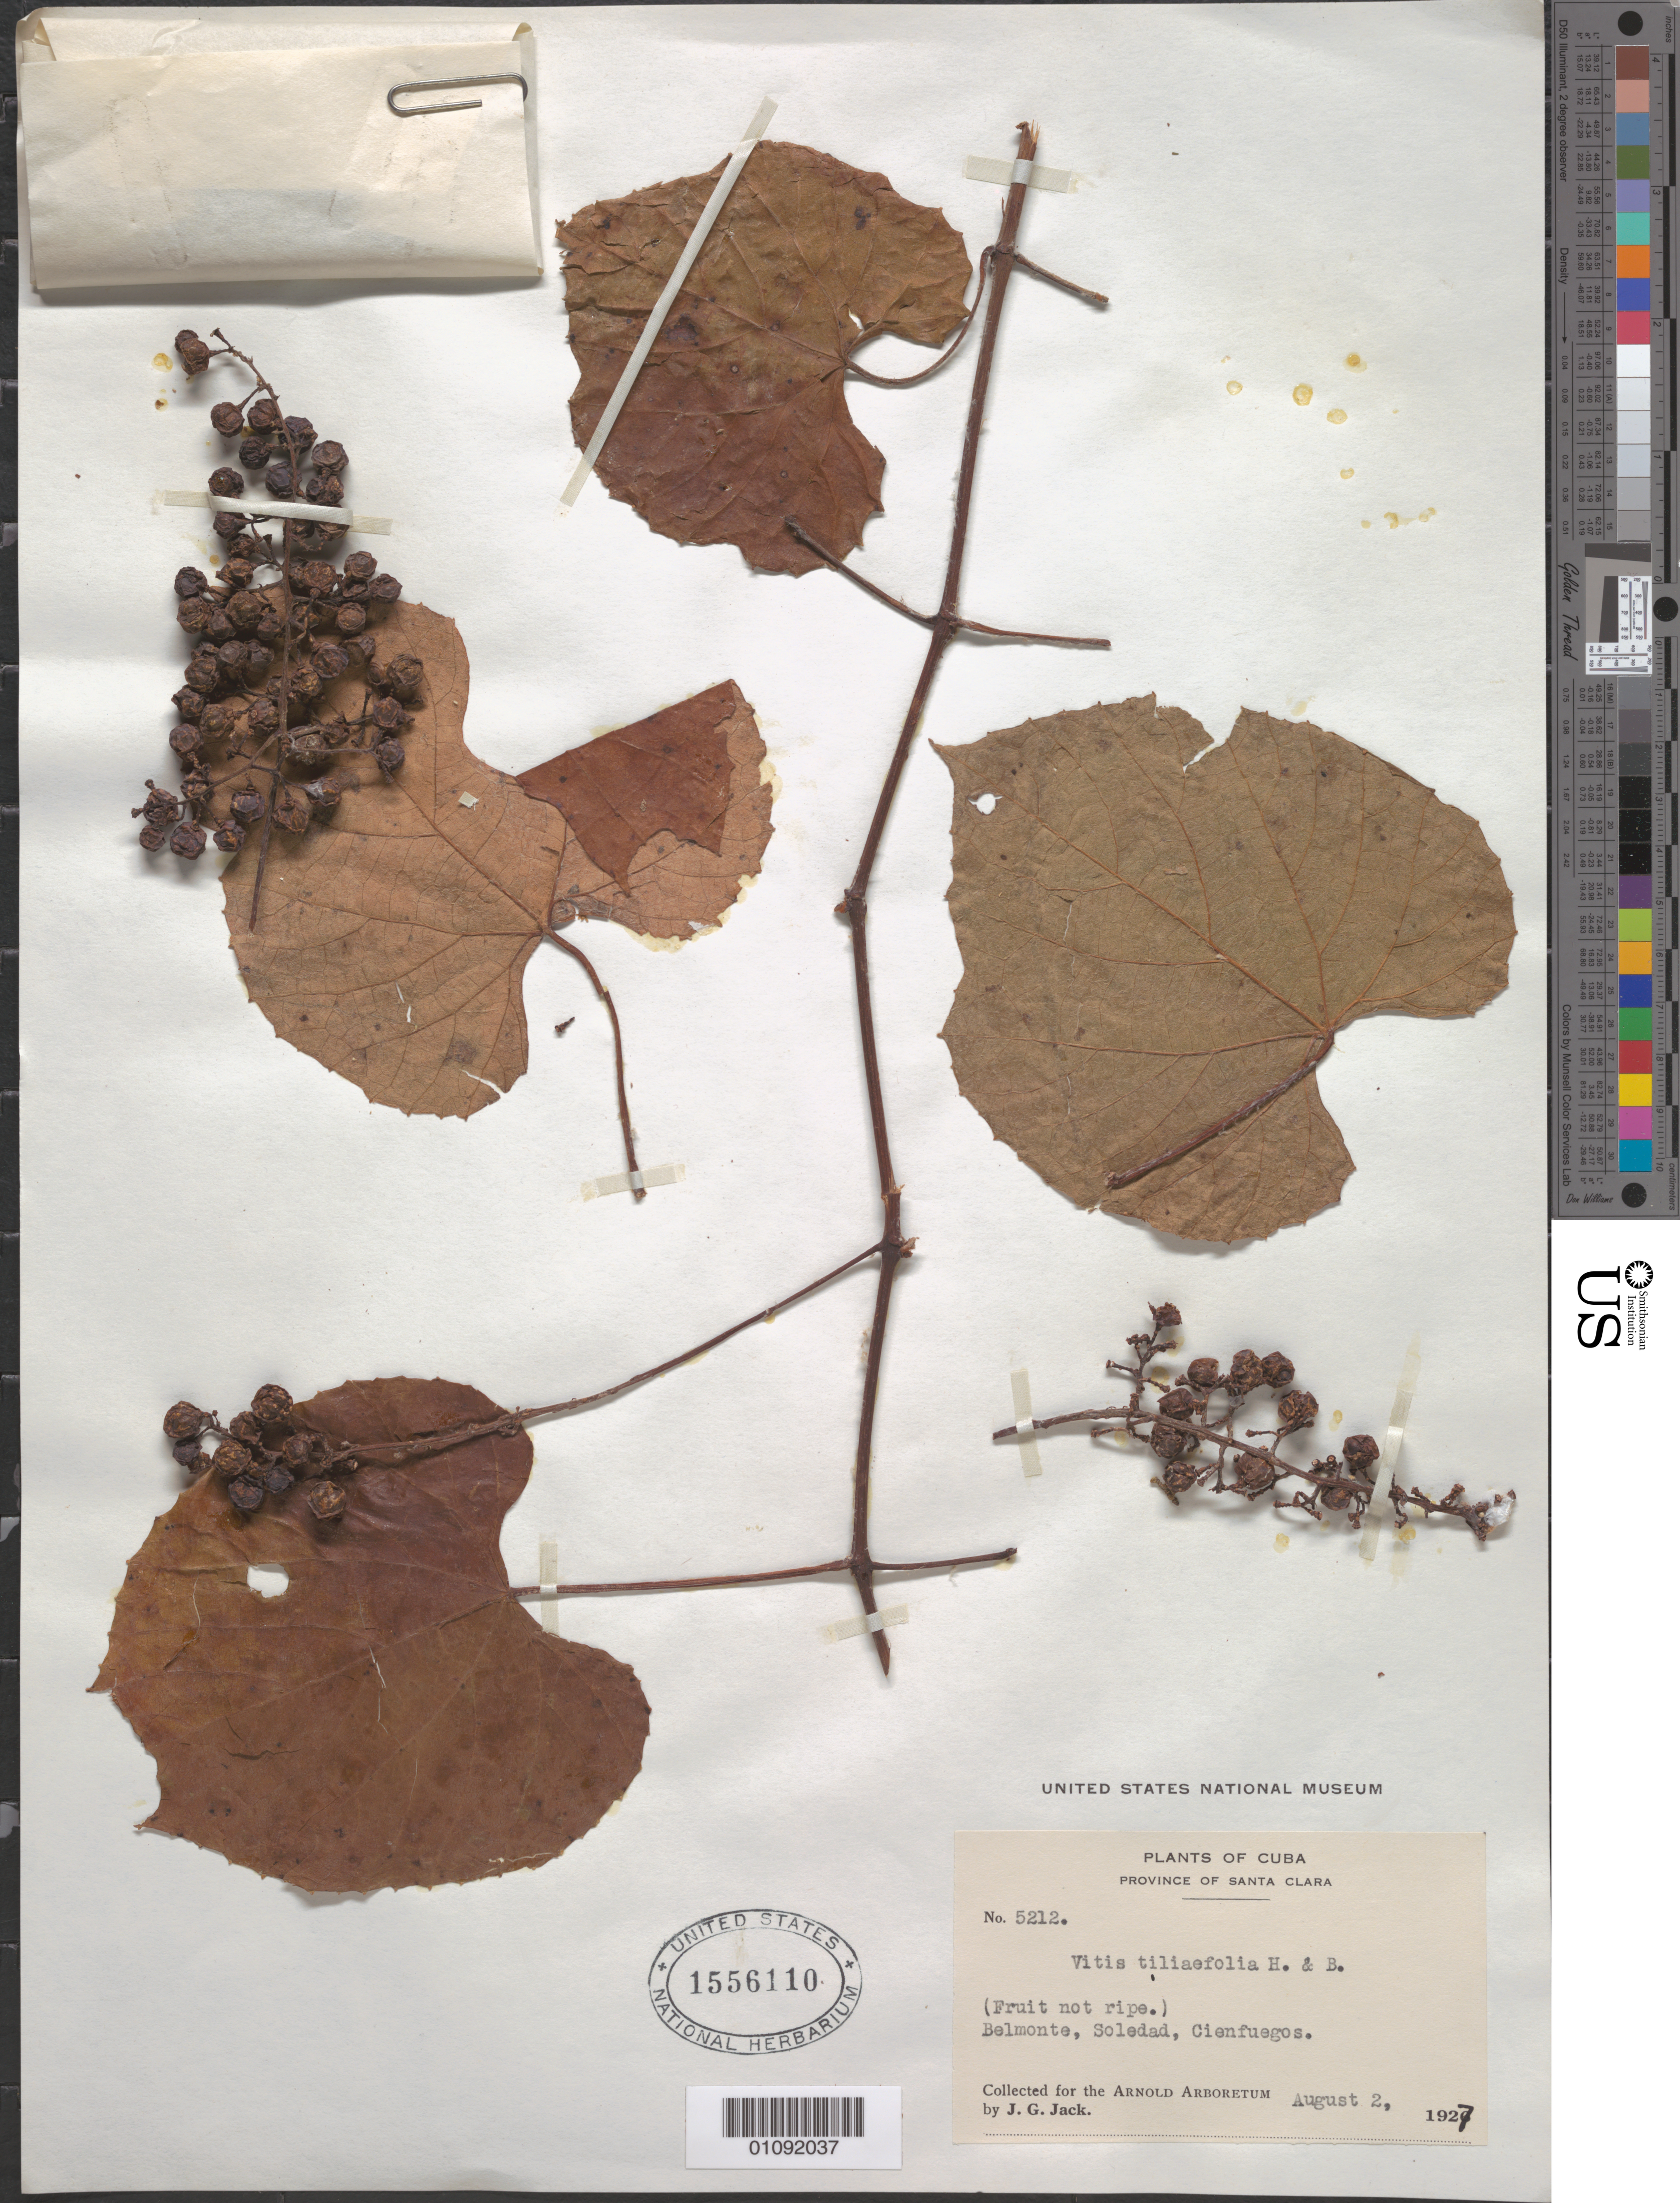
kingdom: Plantae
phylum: Tracheophyta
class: Magnoliopsida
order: Vitales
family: Vitaceae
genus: Vitis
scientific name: Vitis tiliifolia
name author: Humb. & Bonpl. ex Schult.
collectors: J. G. Jack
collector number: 5212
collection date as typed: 02 Aug 1927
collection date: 1927-08-02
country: Cuba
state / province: Cienfuegos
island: Cuba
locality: Province of Santa Clara, Belmonte, Soledad, Cienfuegos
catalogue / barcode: US 1556110